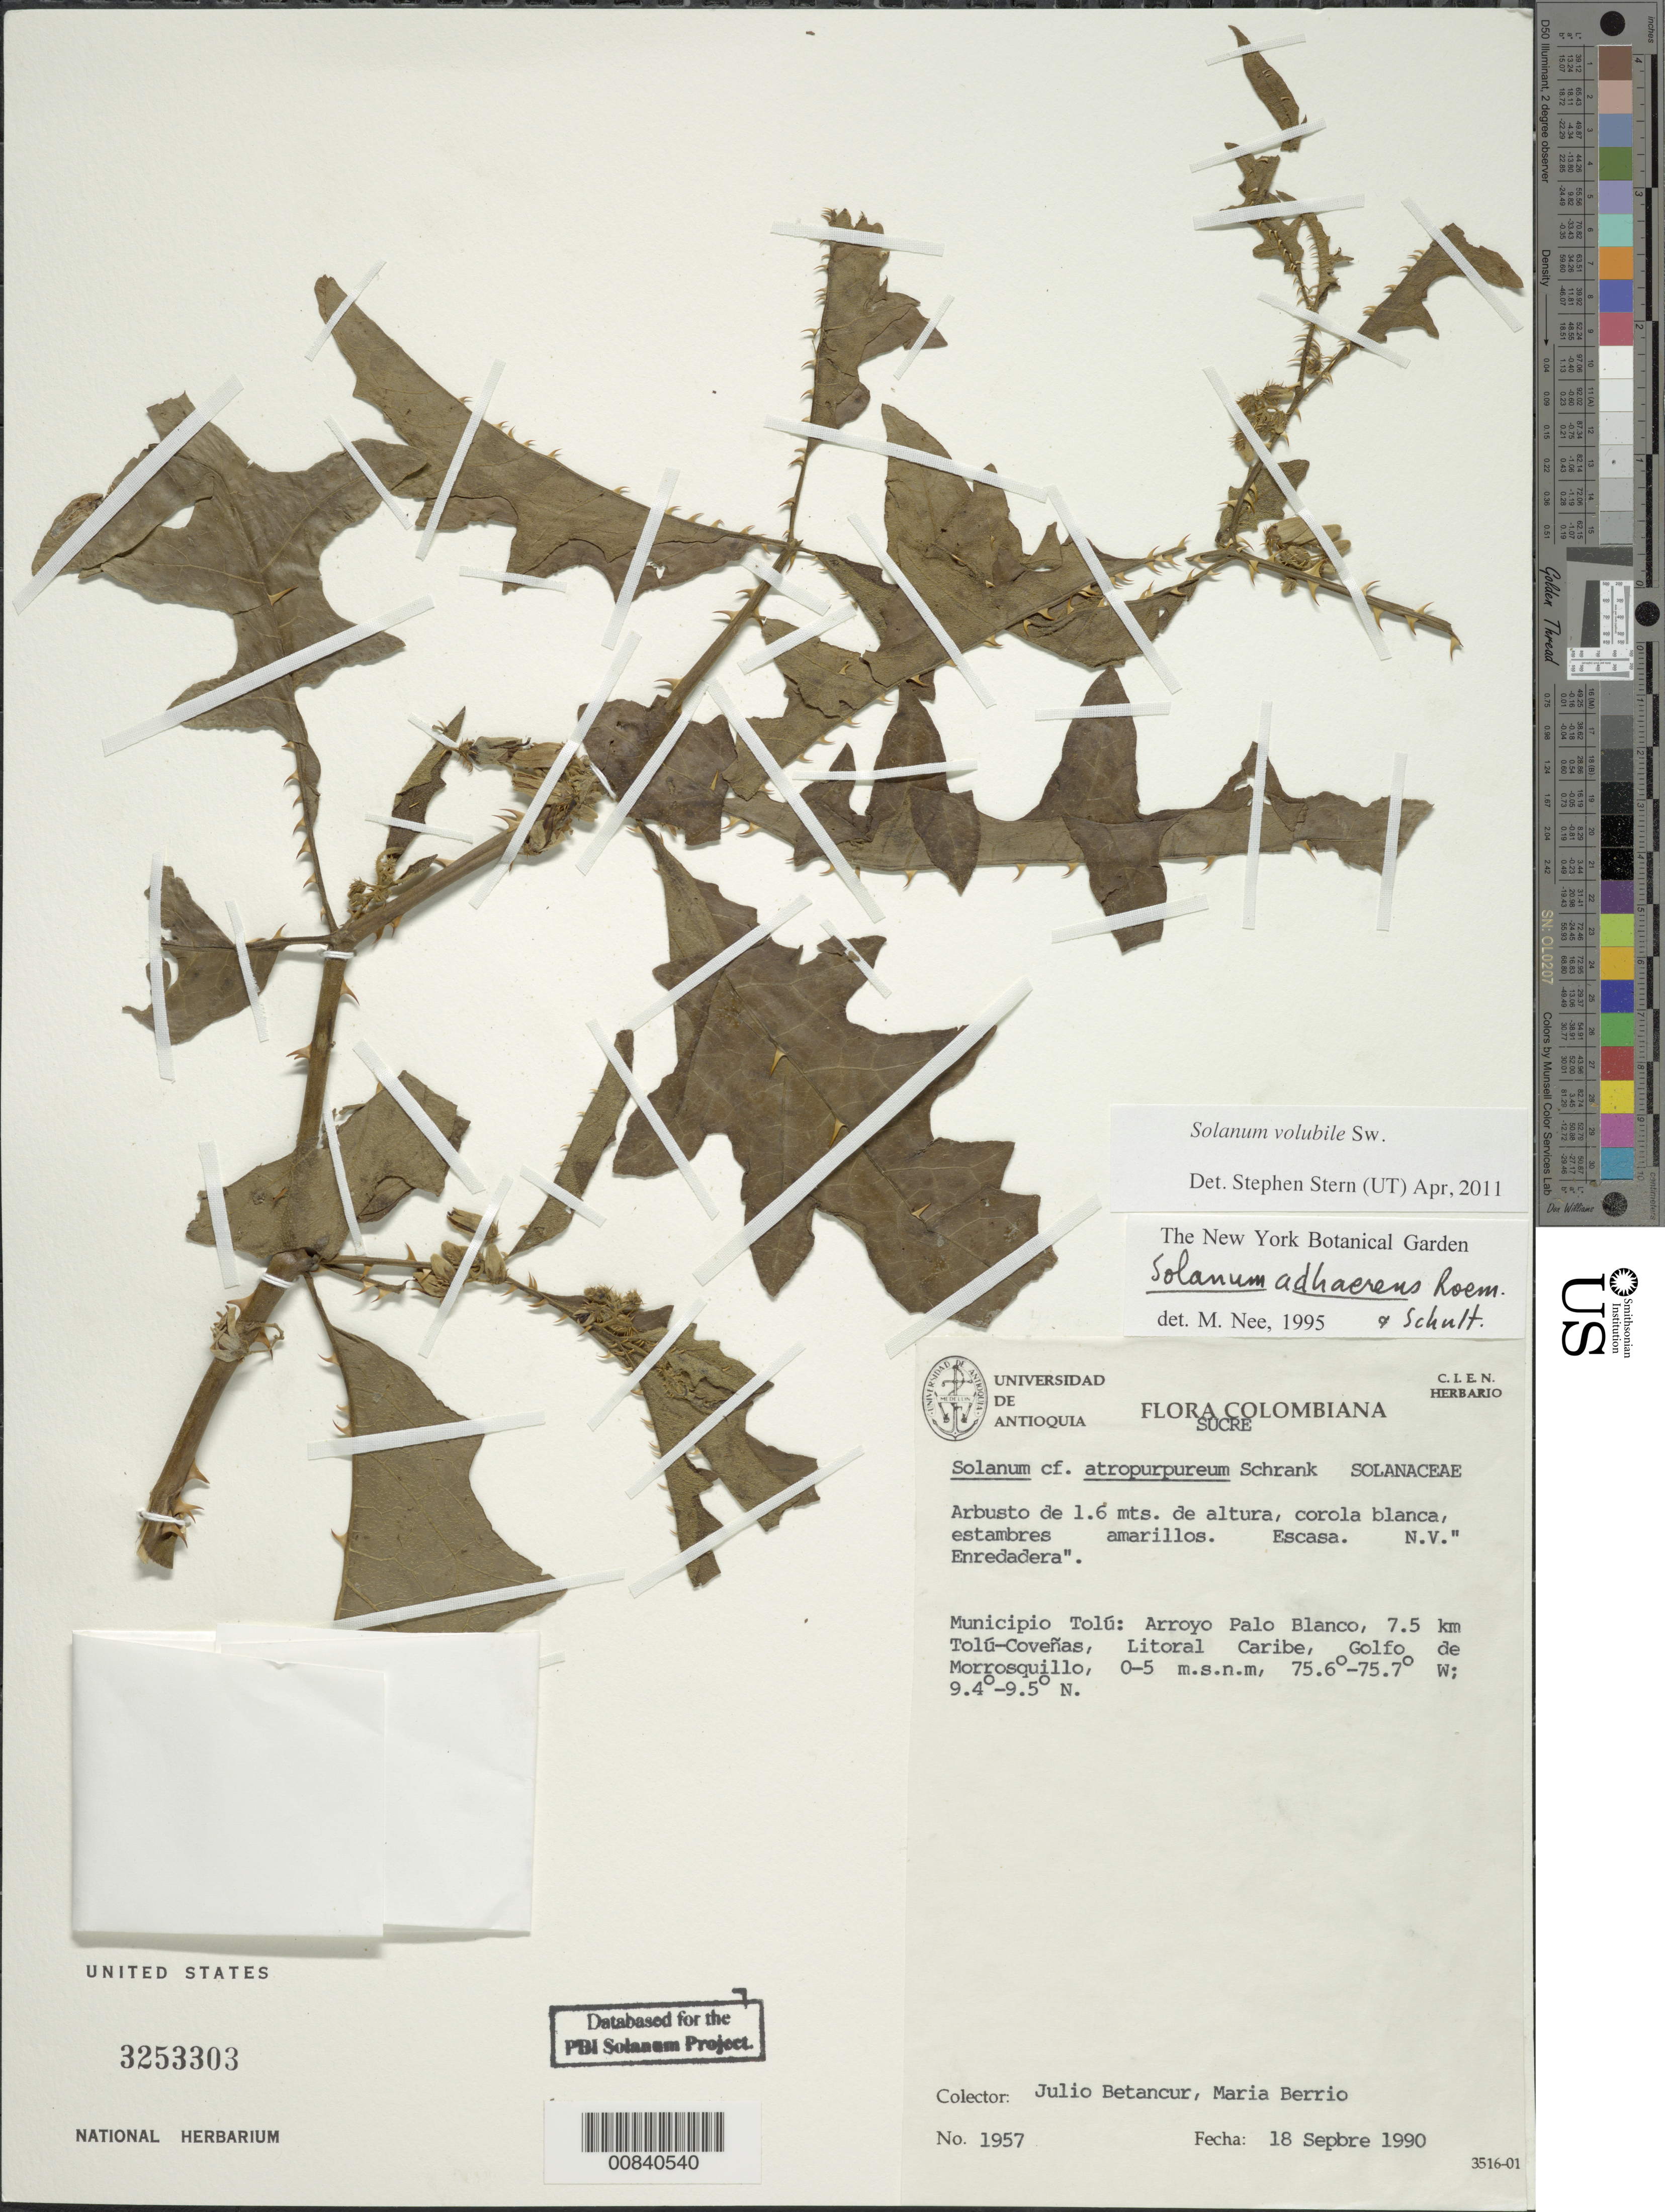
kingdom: Plantae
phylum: Tracheophyta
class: Magnoliopsida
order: Solanales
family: Solanaceae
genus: Solanum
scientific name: Solanum volubile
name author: Sw.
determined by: Stern, S. R., (UT)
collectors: J. C. Betancur & M. Berrio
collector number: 1957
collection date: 1990-09-18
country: Colombia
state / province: Sucre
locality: Arroyo Palo Blanco, 7.5 km Tolu-Covenas, Litoral Caribe, Golfo de Morrosquillo; Municipio Tolu.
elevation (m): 0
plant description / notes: Previously databased for the PBI Solanum Project; entered into EMU by MJDatiles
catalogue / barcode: US 3253303